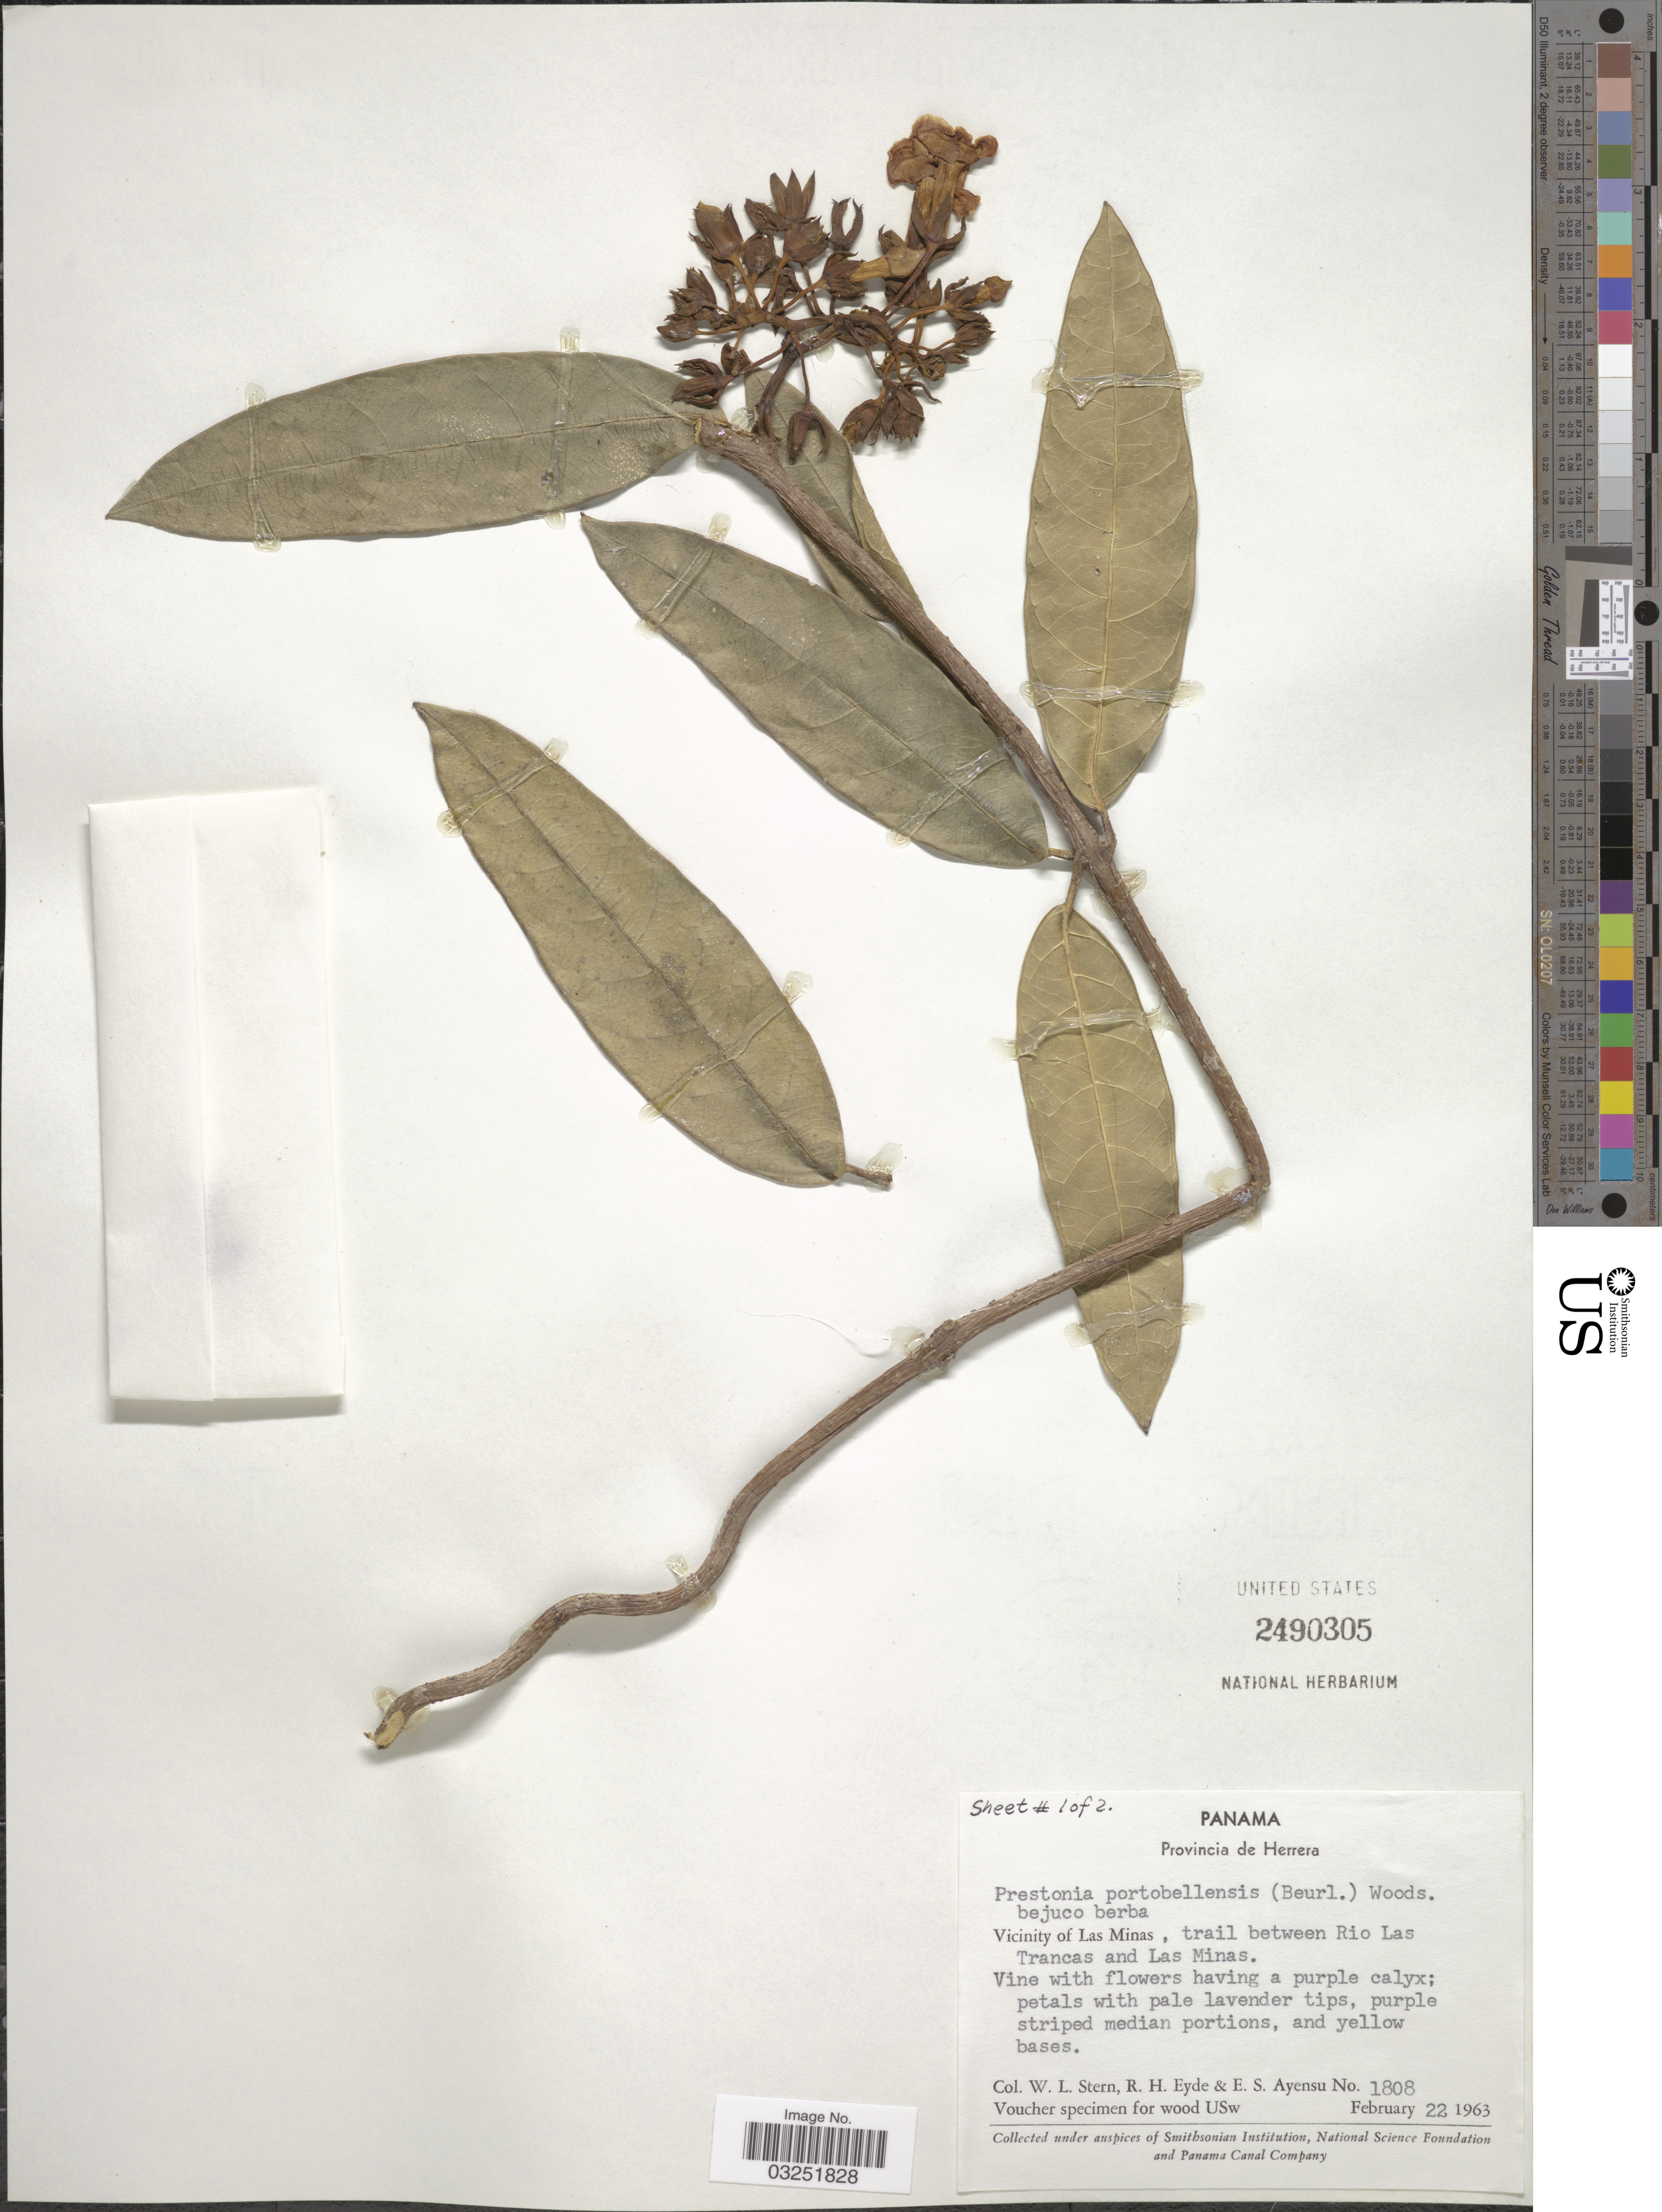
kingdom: Plantae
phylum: Tracheophyta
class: Magnoliopsida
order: Gentianales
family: Apocynaceae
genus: Prestonia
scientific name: Prestonia portobellensis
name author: (Beurl.) Woodson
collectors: W. L. Stern, R. H. Eyde & E. S. Ayensu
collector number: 1808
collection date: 1963-02-22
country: Panama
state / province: Herrera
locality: Vicinity of Las Minas, trail between Rio Las Trancas and Las Minas.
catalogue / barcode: US 2490305